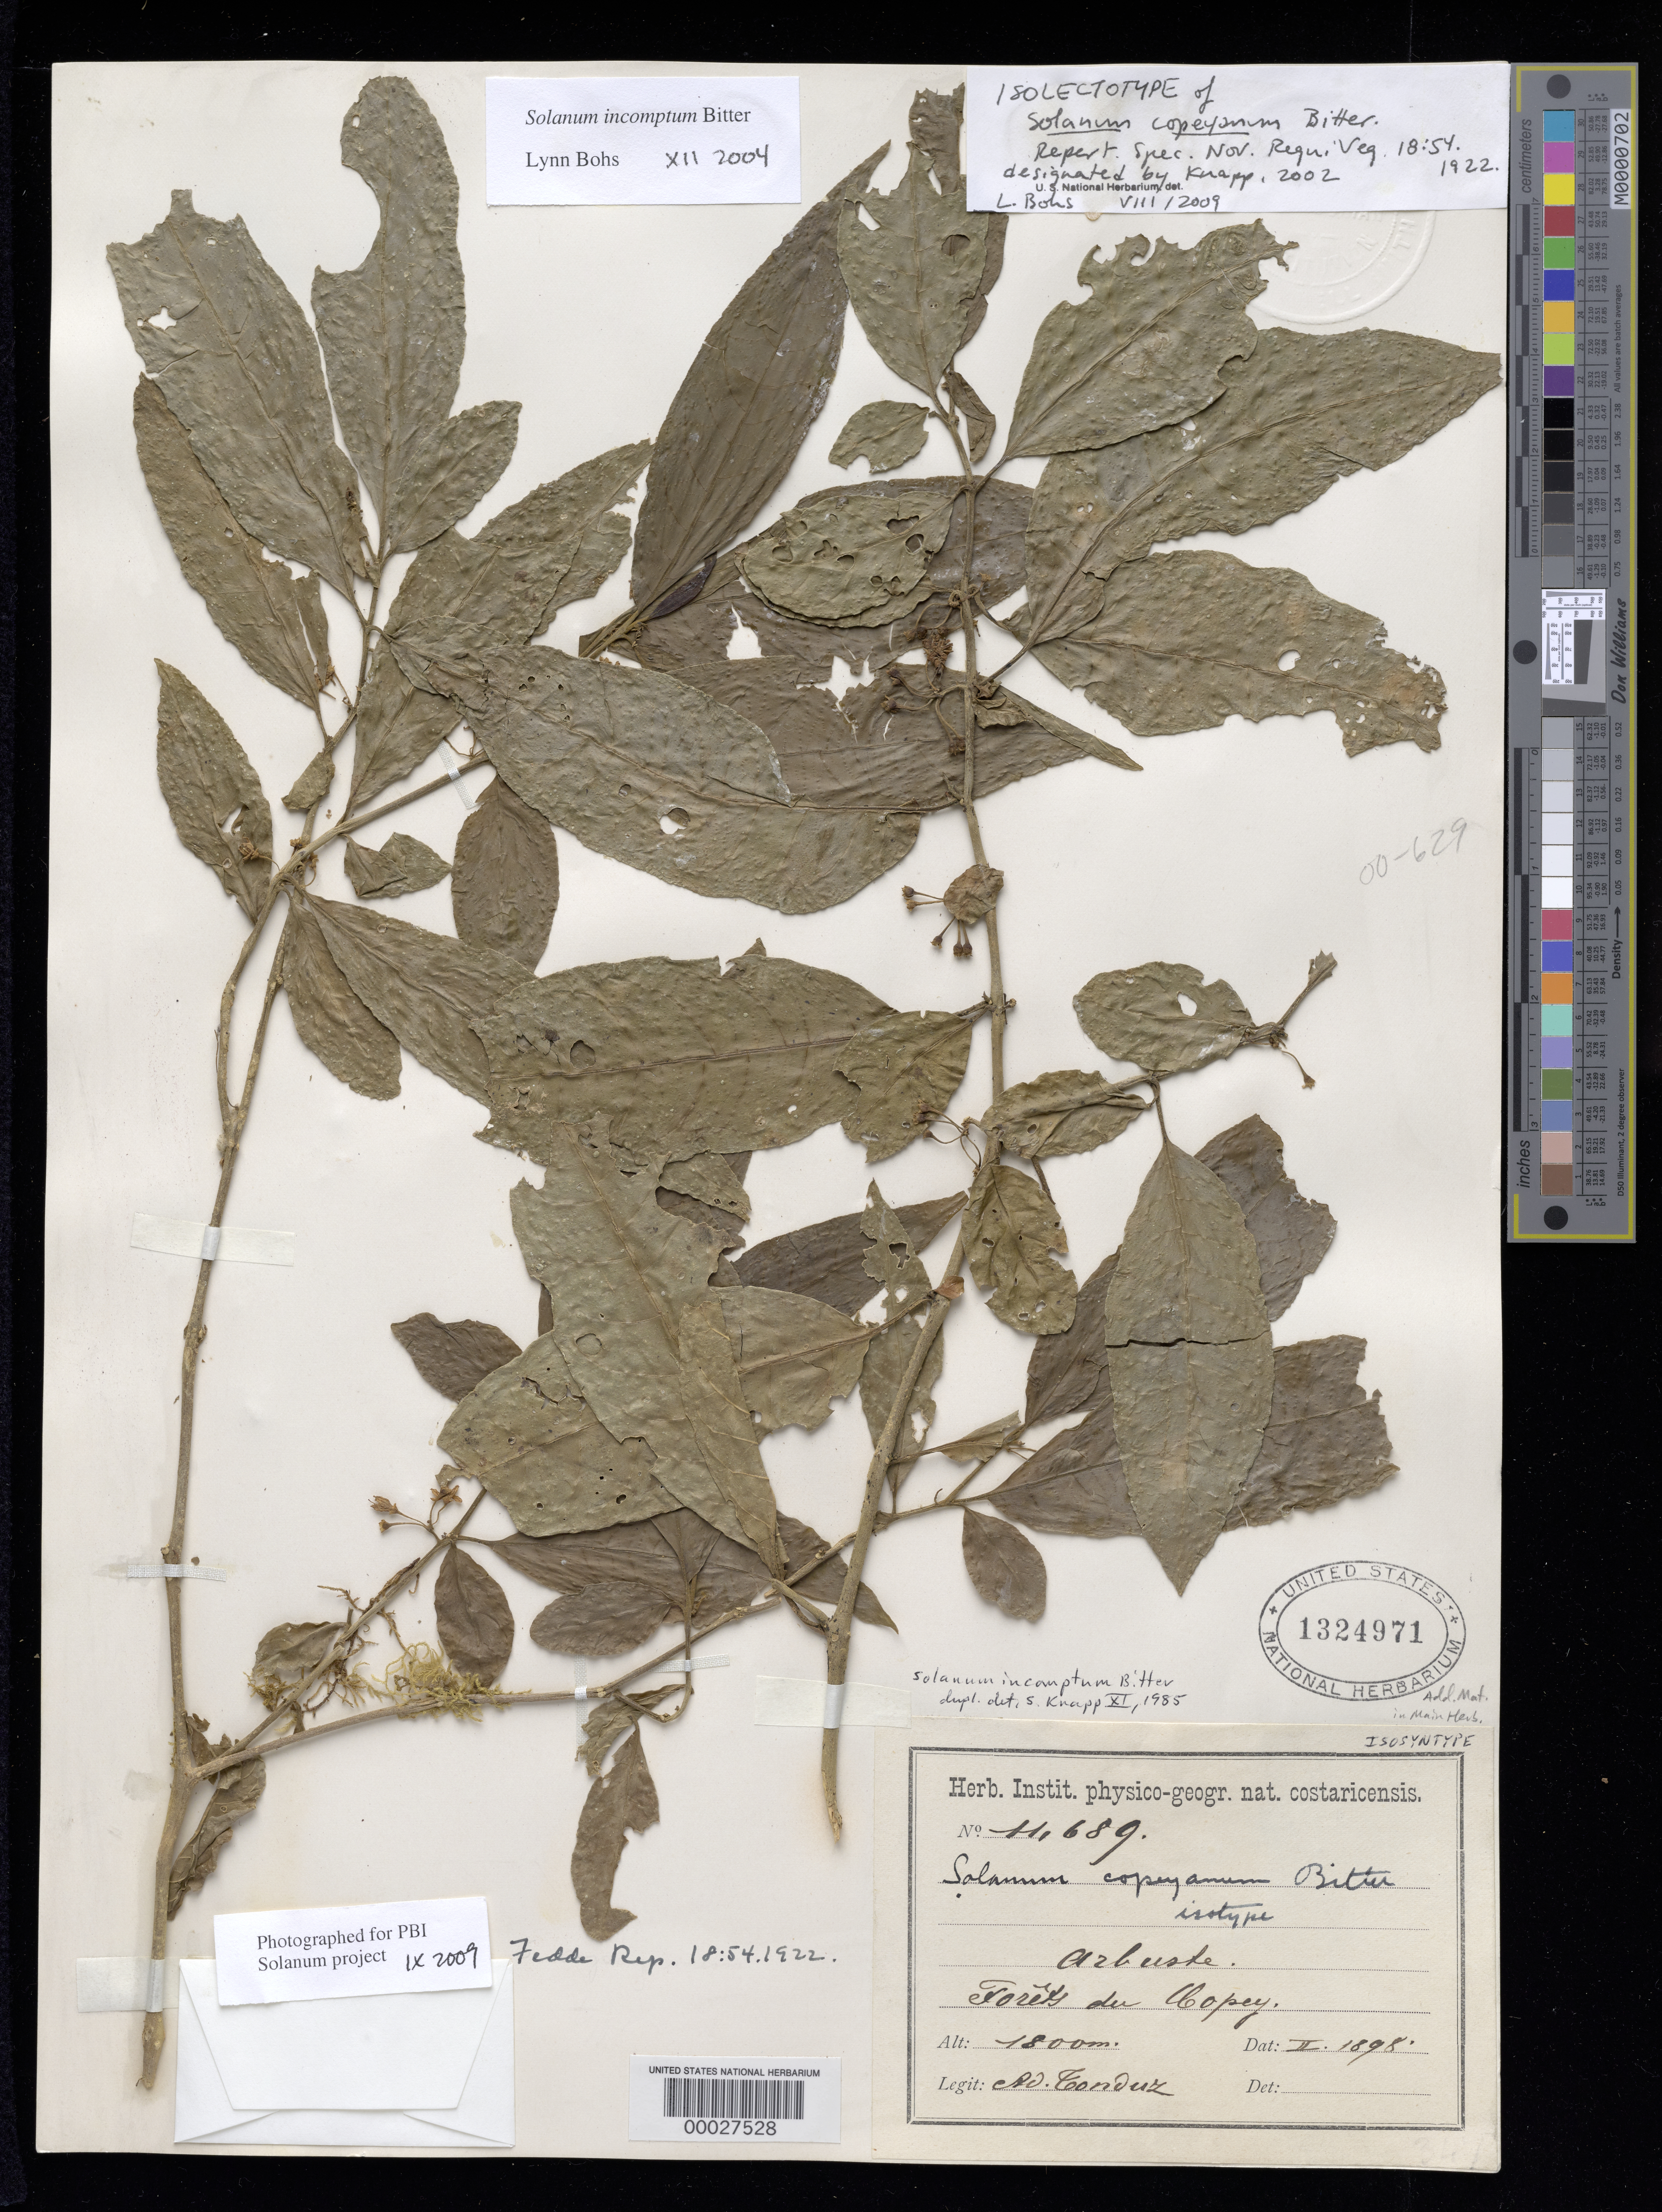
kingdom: Plantae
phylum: Tracheophyta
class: Magnoliopsida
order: Solanales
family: Solanaceae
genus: Solanum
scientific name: Solanum copeyanum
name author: Bitter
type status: Isolectotype; Isosyntype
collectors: A. Tonduz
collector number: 11689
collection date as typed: Feb 1898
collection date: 1898-02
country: Costa Rica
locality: Forests of Copey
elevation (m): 1800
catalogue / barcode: US 1324971